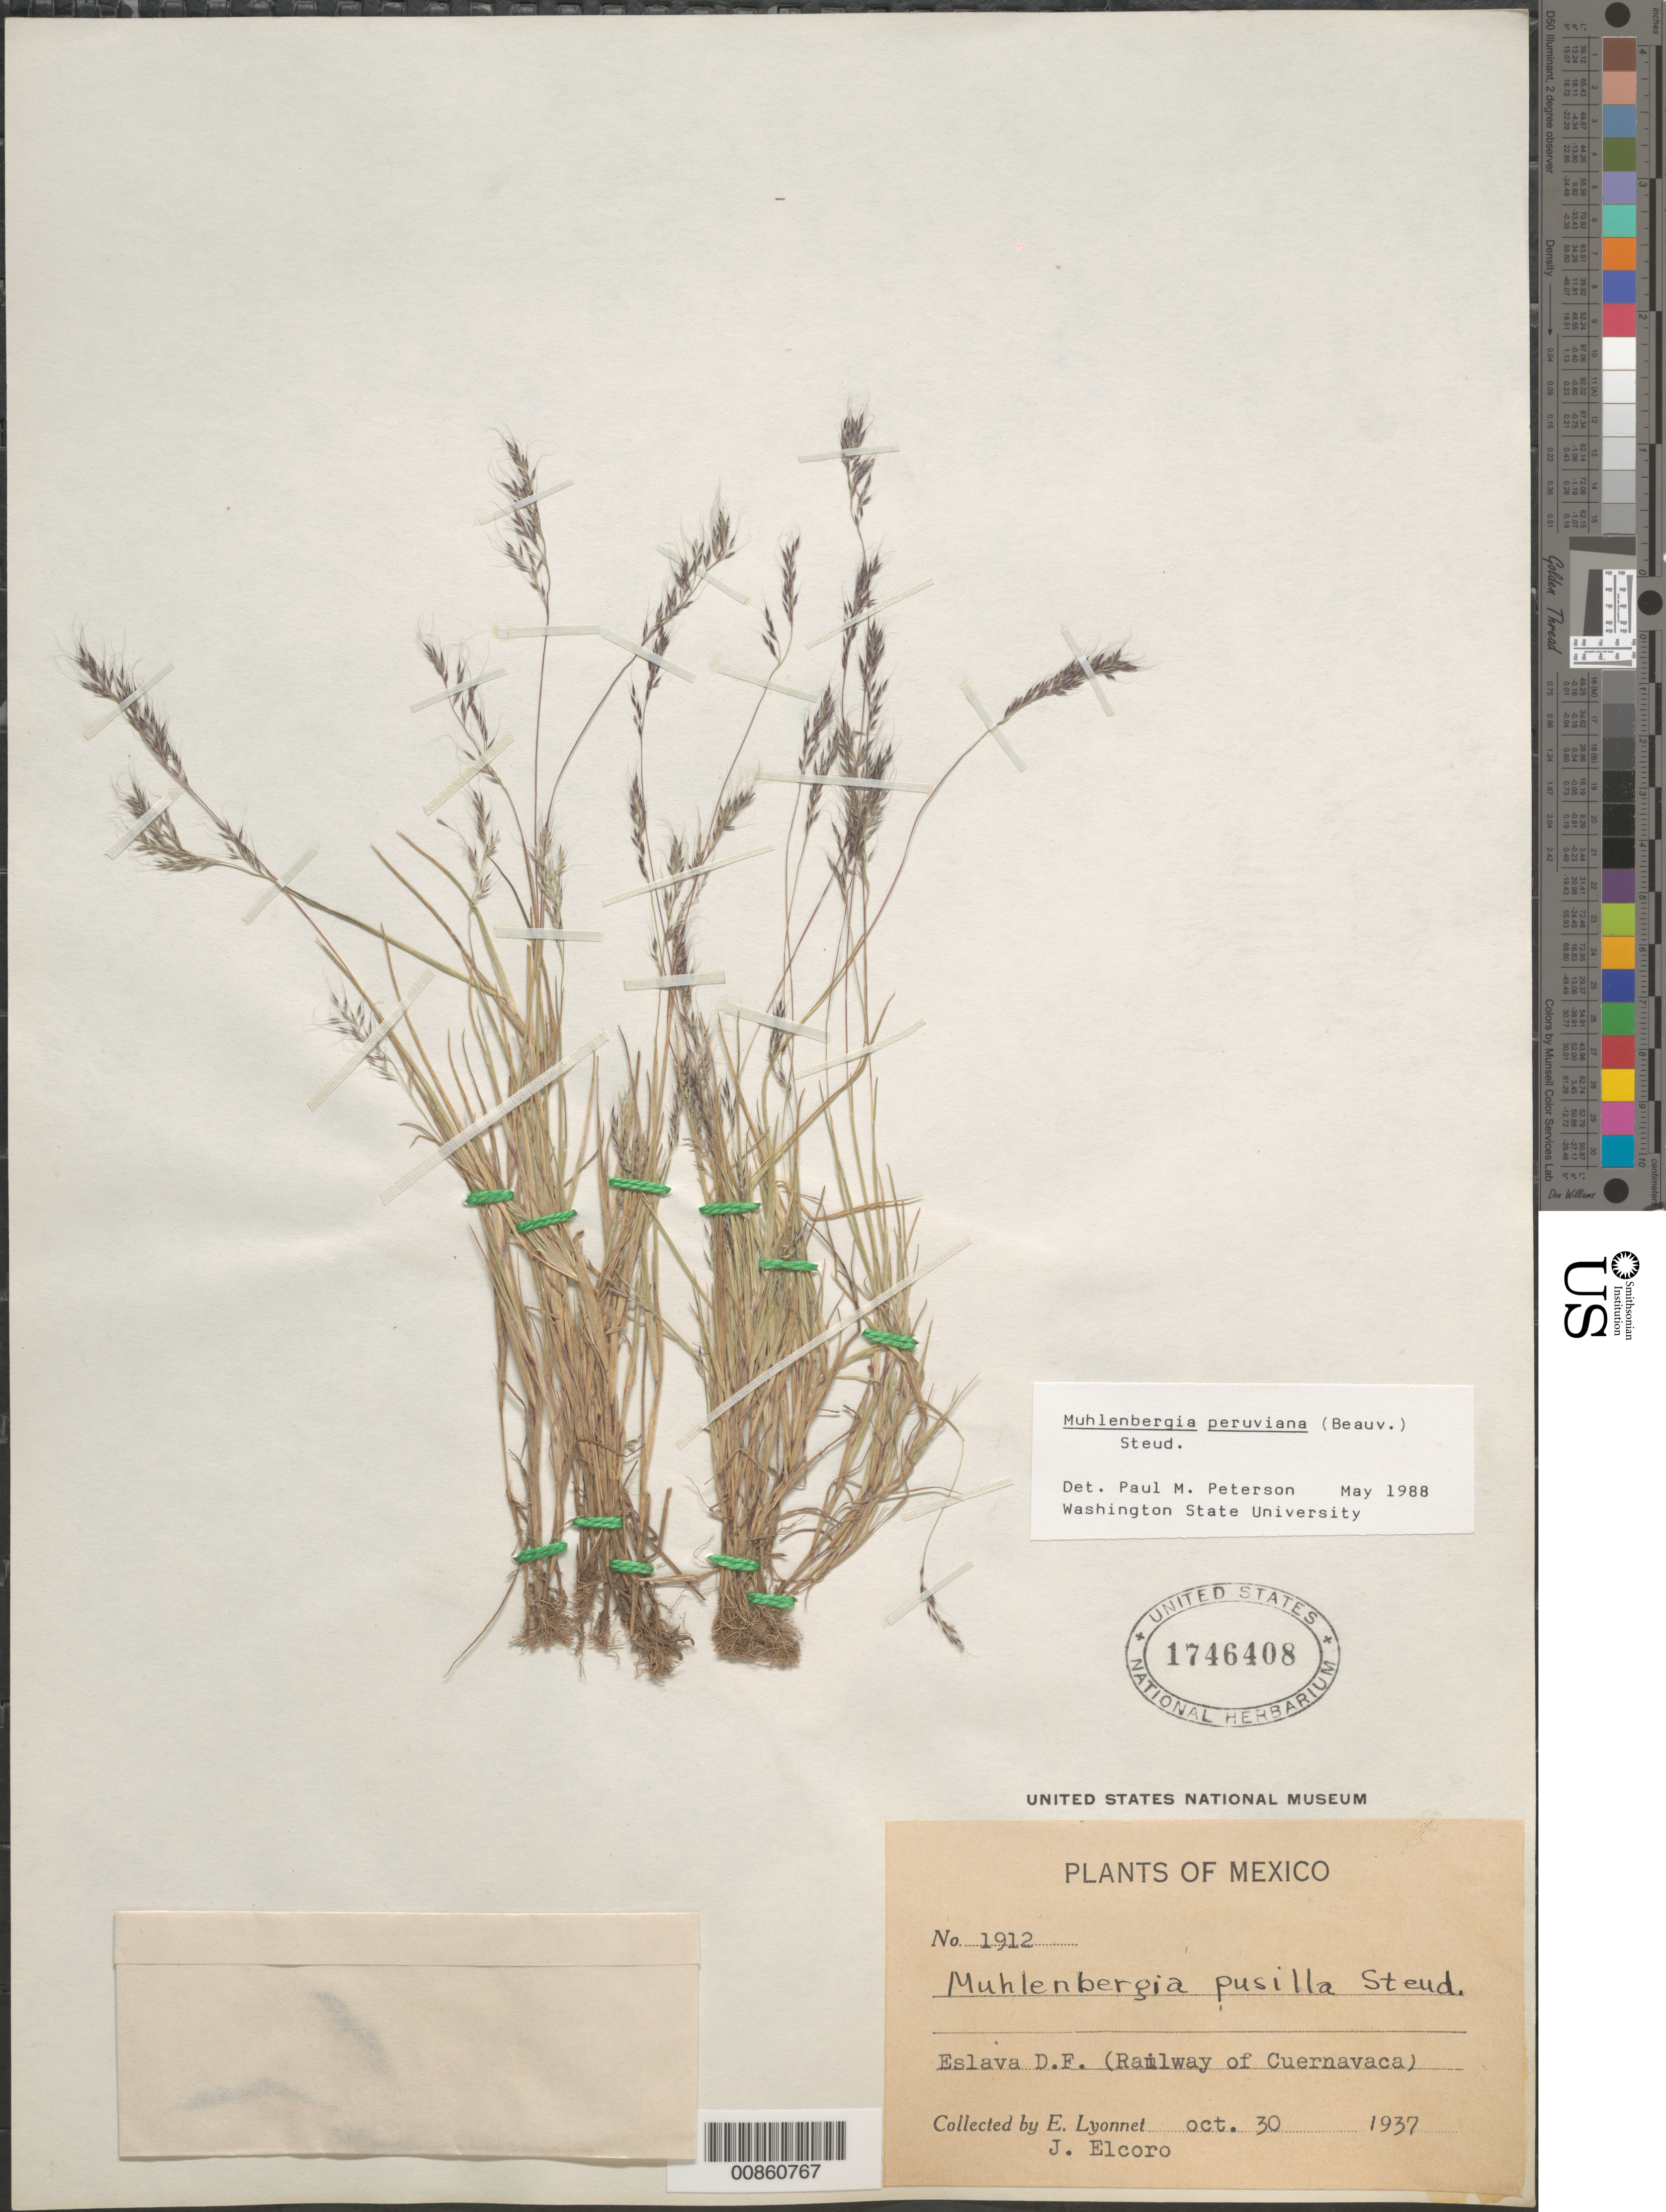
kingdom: Plantae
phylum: Tracheophyta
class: Liliopsida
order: Poales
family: Poaceae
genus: Muhlenbergia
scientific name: Muhlenbergia peruviana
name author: (P. Beauv.) Steud.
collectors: Bro. E. Lyonnet & J. Elcoro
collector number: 1912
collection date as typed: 30 Oct 1937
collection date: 1937-10-30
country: Mexico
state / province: Distrito Federal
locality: Eslava, D.F.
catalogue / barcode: US 1746408